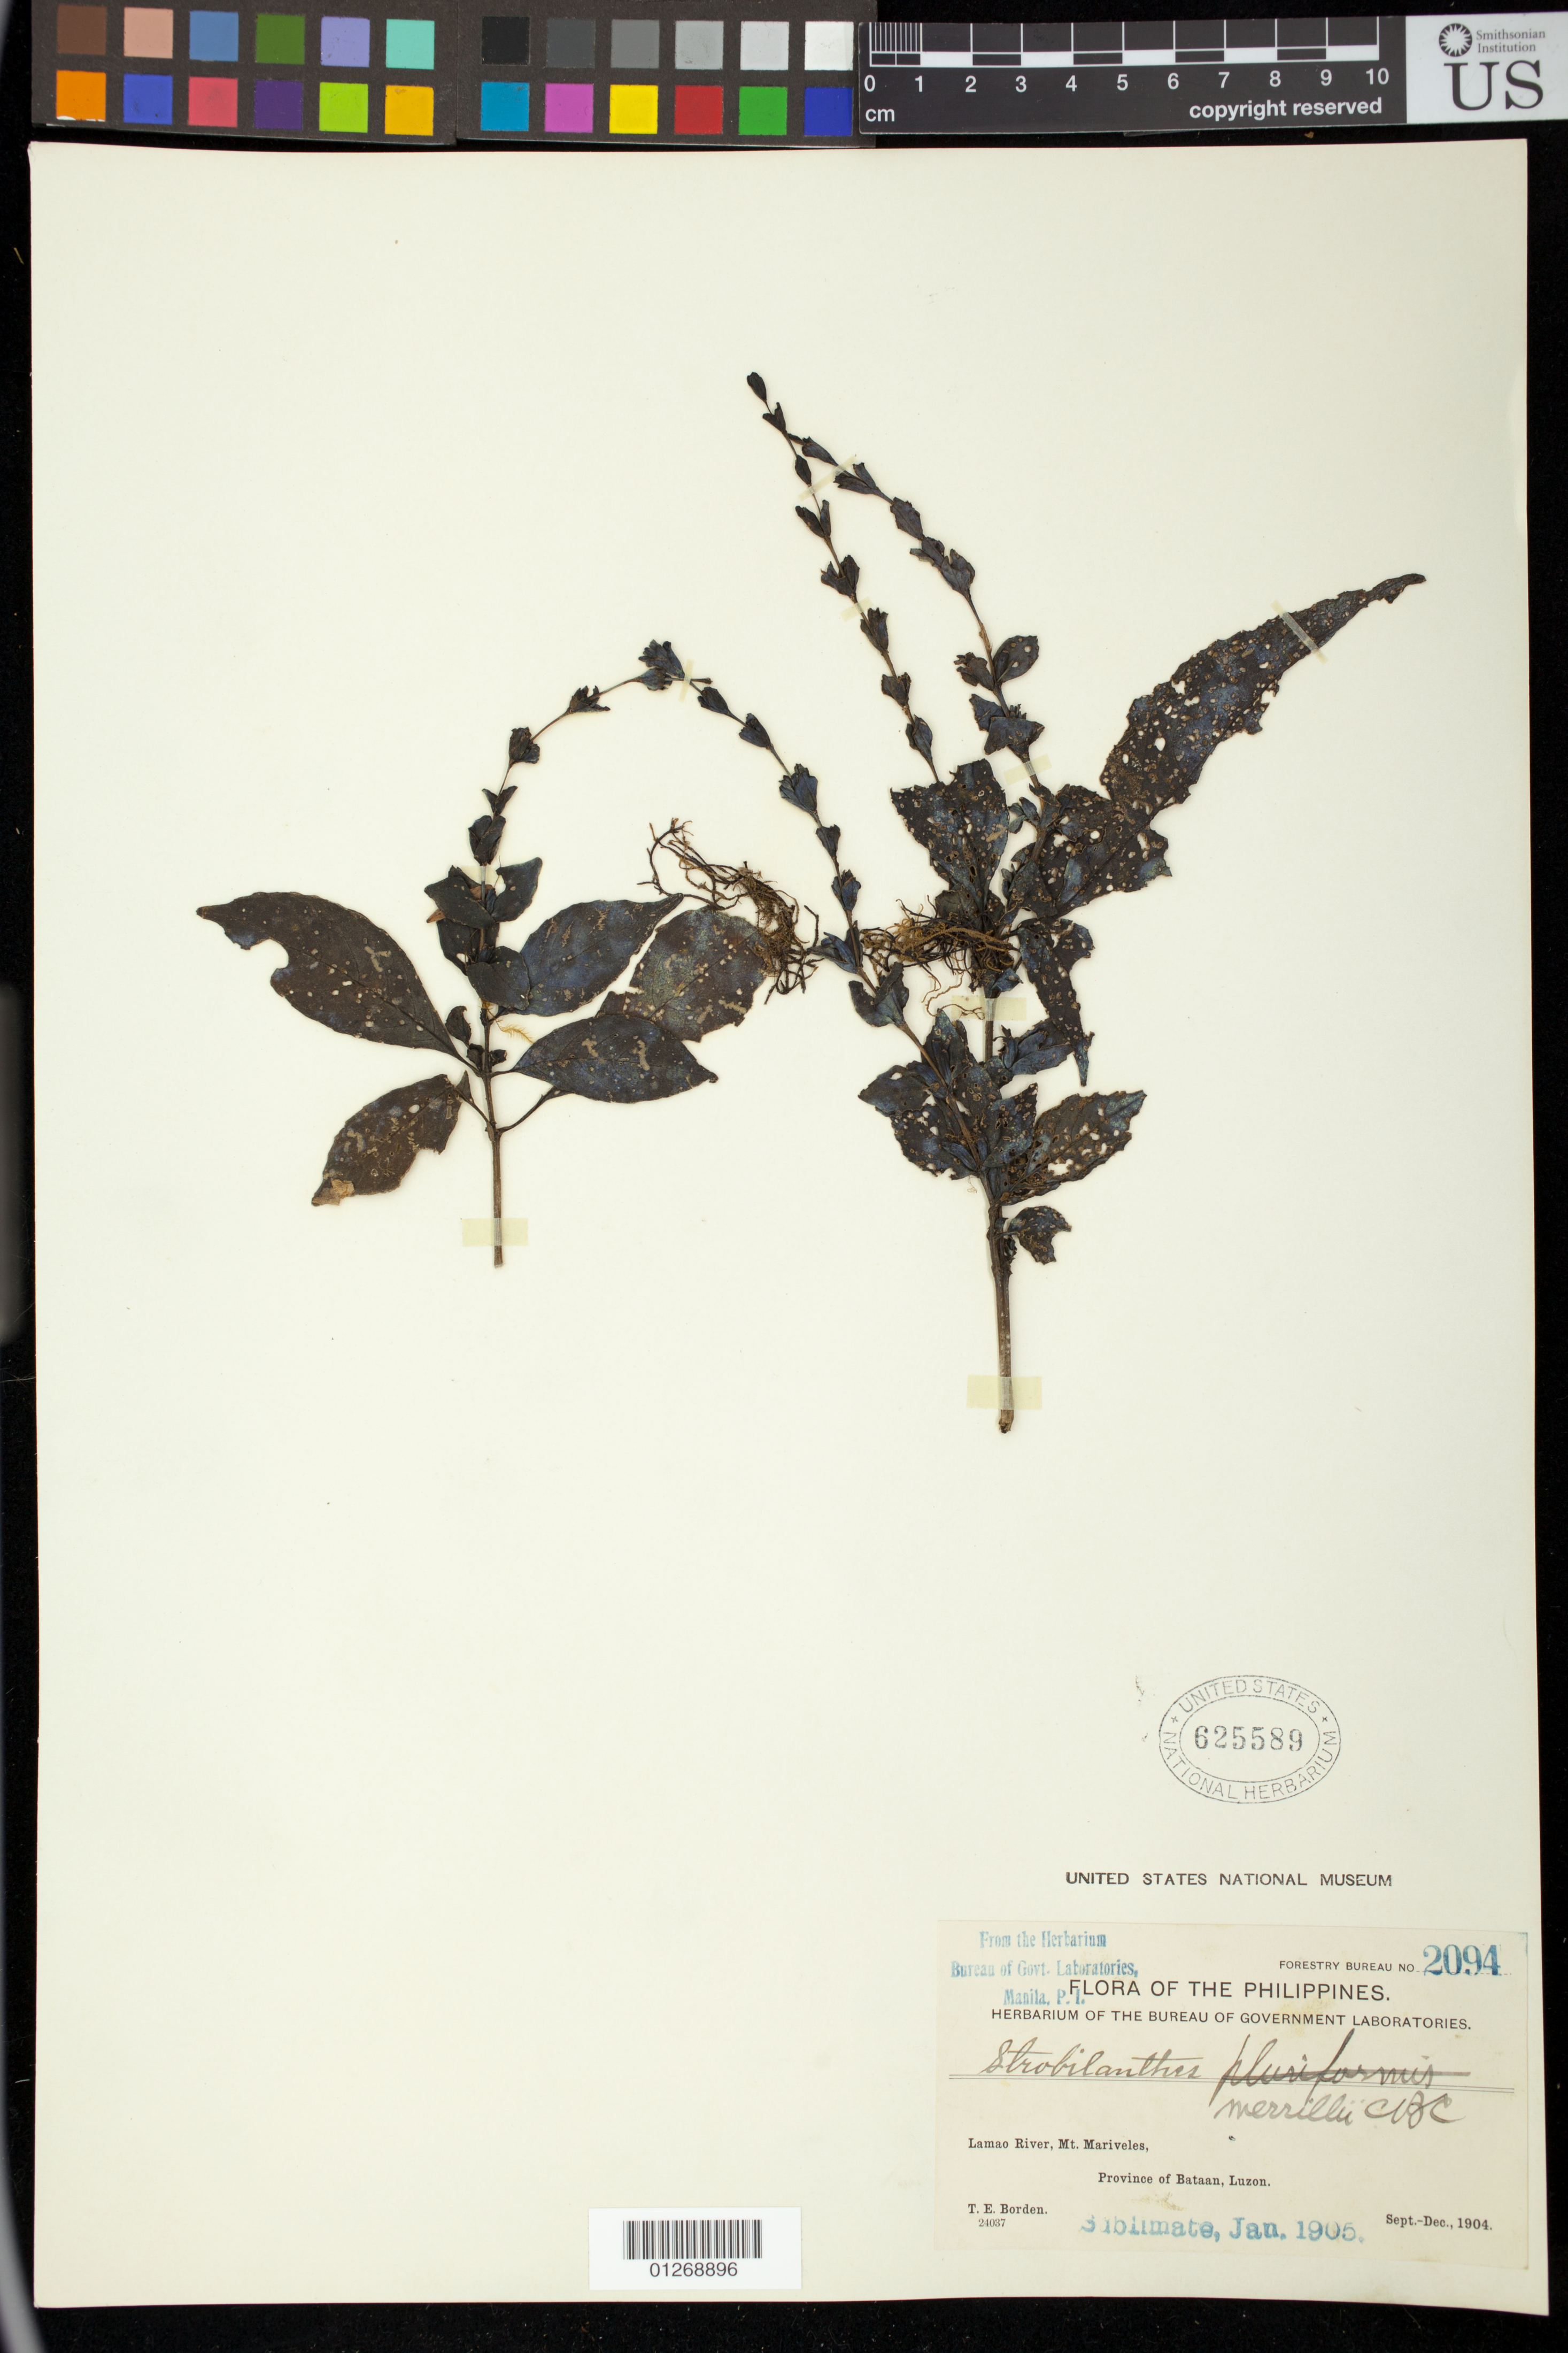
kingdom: Plantae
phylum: Tracheophyta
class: Magnoliopsida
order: Lamiales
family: Acanthaceae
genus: Strobilanthes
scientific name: Strobilanthes merrillii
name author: C.B. Clarke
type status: Isosyntype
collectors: T. E. Borden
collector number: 2094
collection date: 1904-09/1904-12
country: Philippines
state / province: Central Luzon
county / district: Bataan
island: Luzon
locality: Lamao River, Mt Mariveles, Province of Bataan, Luzon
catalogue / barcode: US 625589